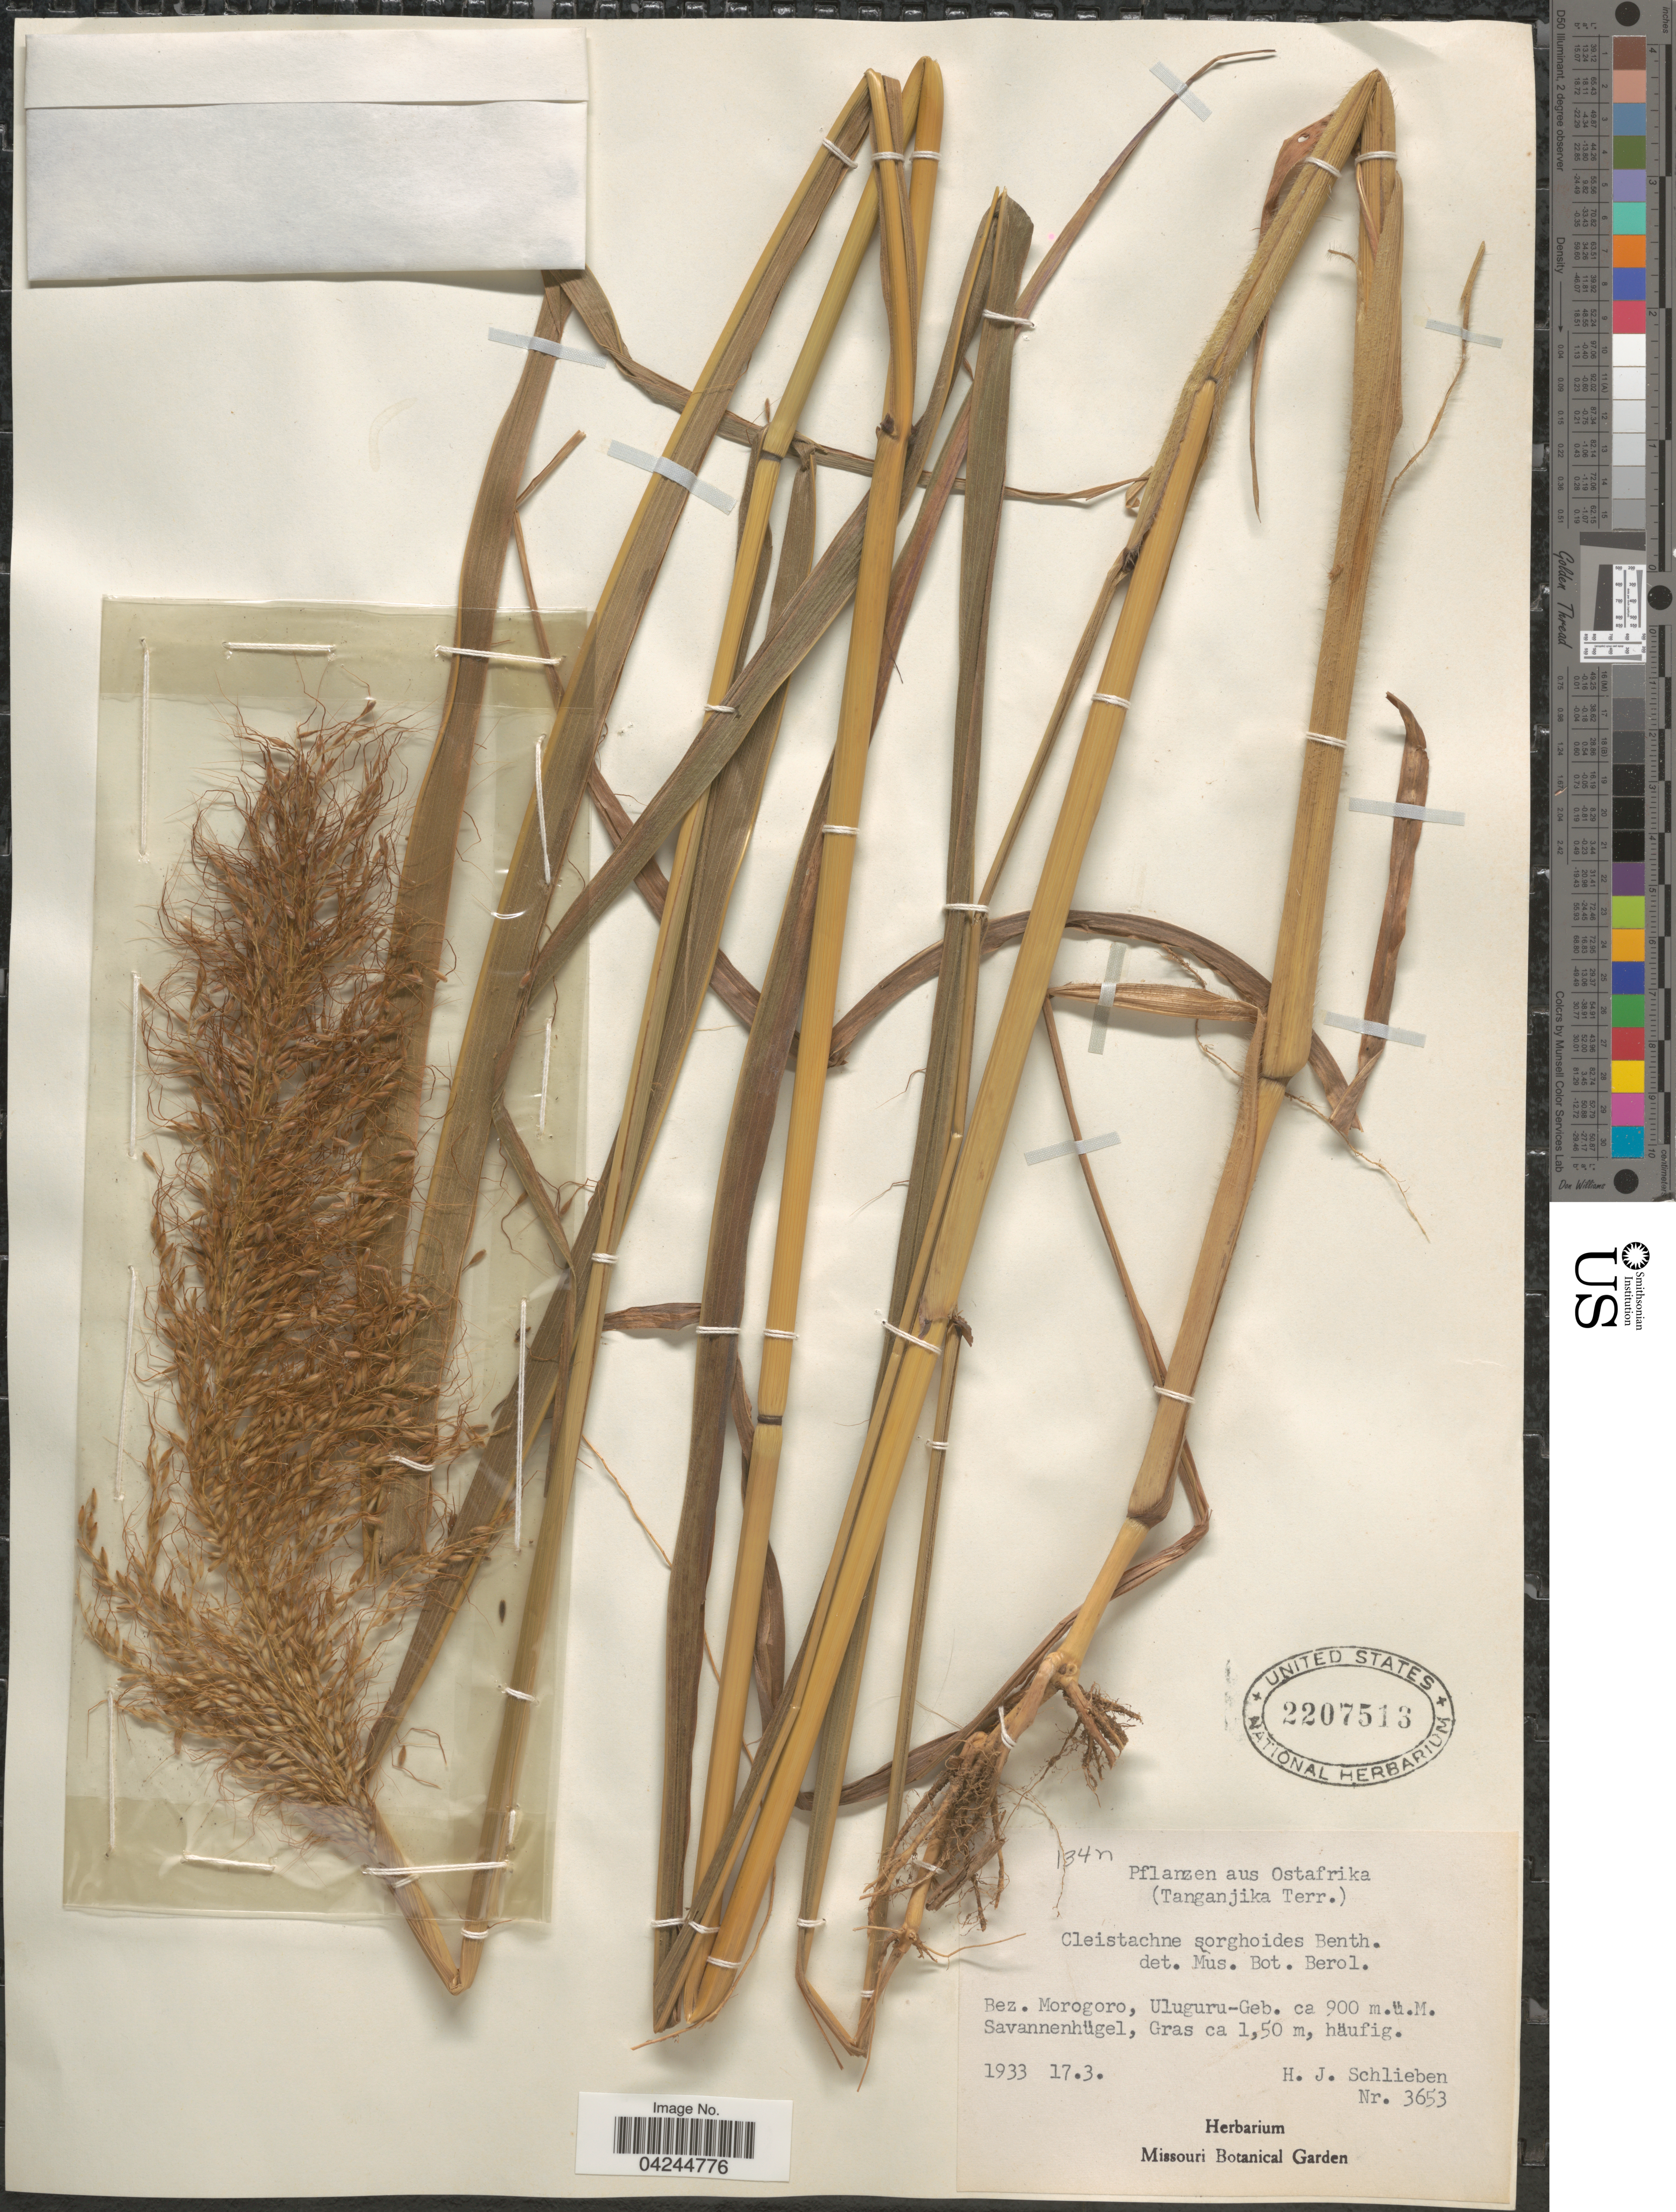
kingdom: Plantae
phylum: Tracheophyta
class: Liliopsida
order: Poales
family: Poaceae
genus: Cleistachne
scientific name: Cleistachne sorghoides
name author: Benth.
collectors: H. J. Schlieben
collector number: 3653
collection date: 1933-03-17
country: Tanzania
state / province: Morogoro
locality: Ostafrika (Tanganjika Terr.). Bez. Morogoro, Uluguru-Geb.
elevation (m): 900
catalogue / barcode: US 2207513